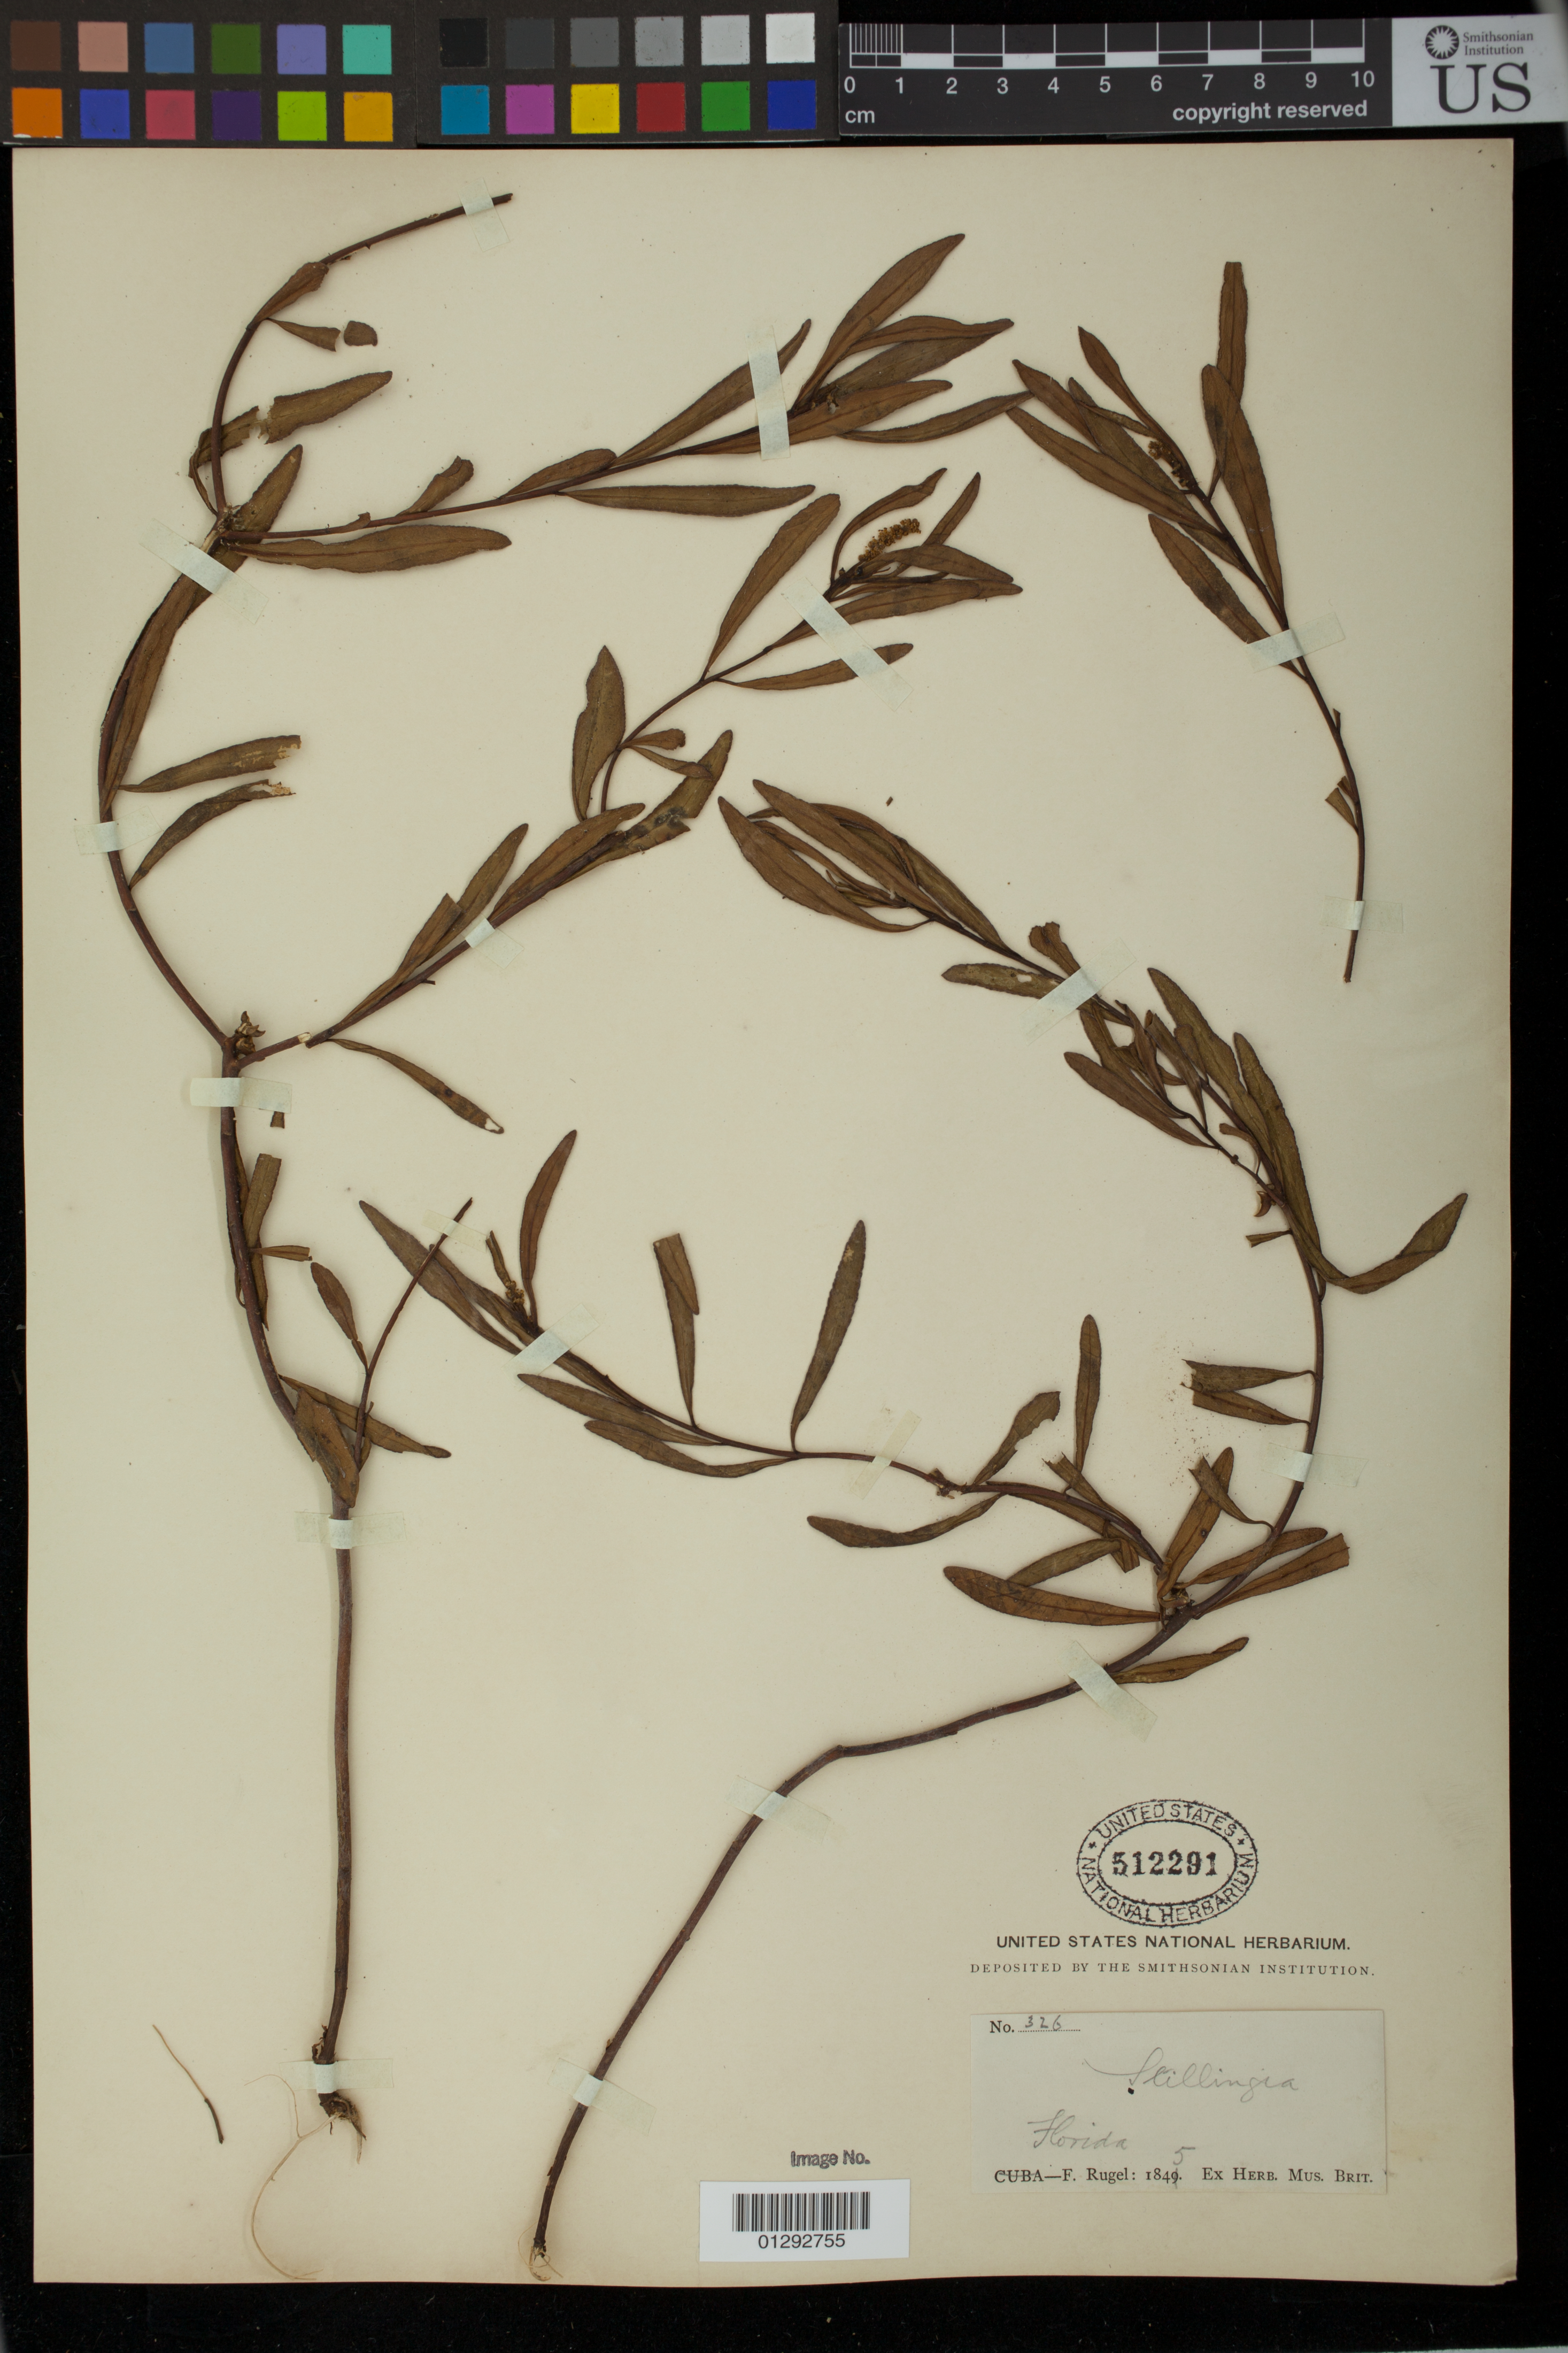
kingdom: Plantae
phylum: Tracheophyta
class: Magnoliopsida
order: Malpighiales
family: Euphorbiaceae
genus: Stillingia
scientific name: Stillingia aquatica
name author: Chapm.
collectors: F. Rugel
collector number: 326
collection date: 1845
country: United States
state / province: Florida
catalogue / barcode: US 512291